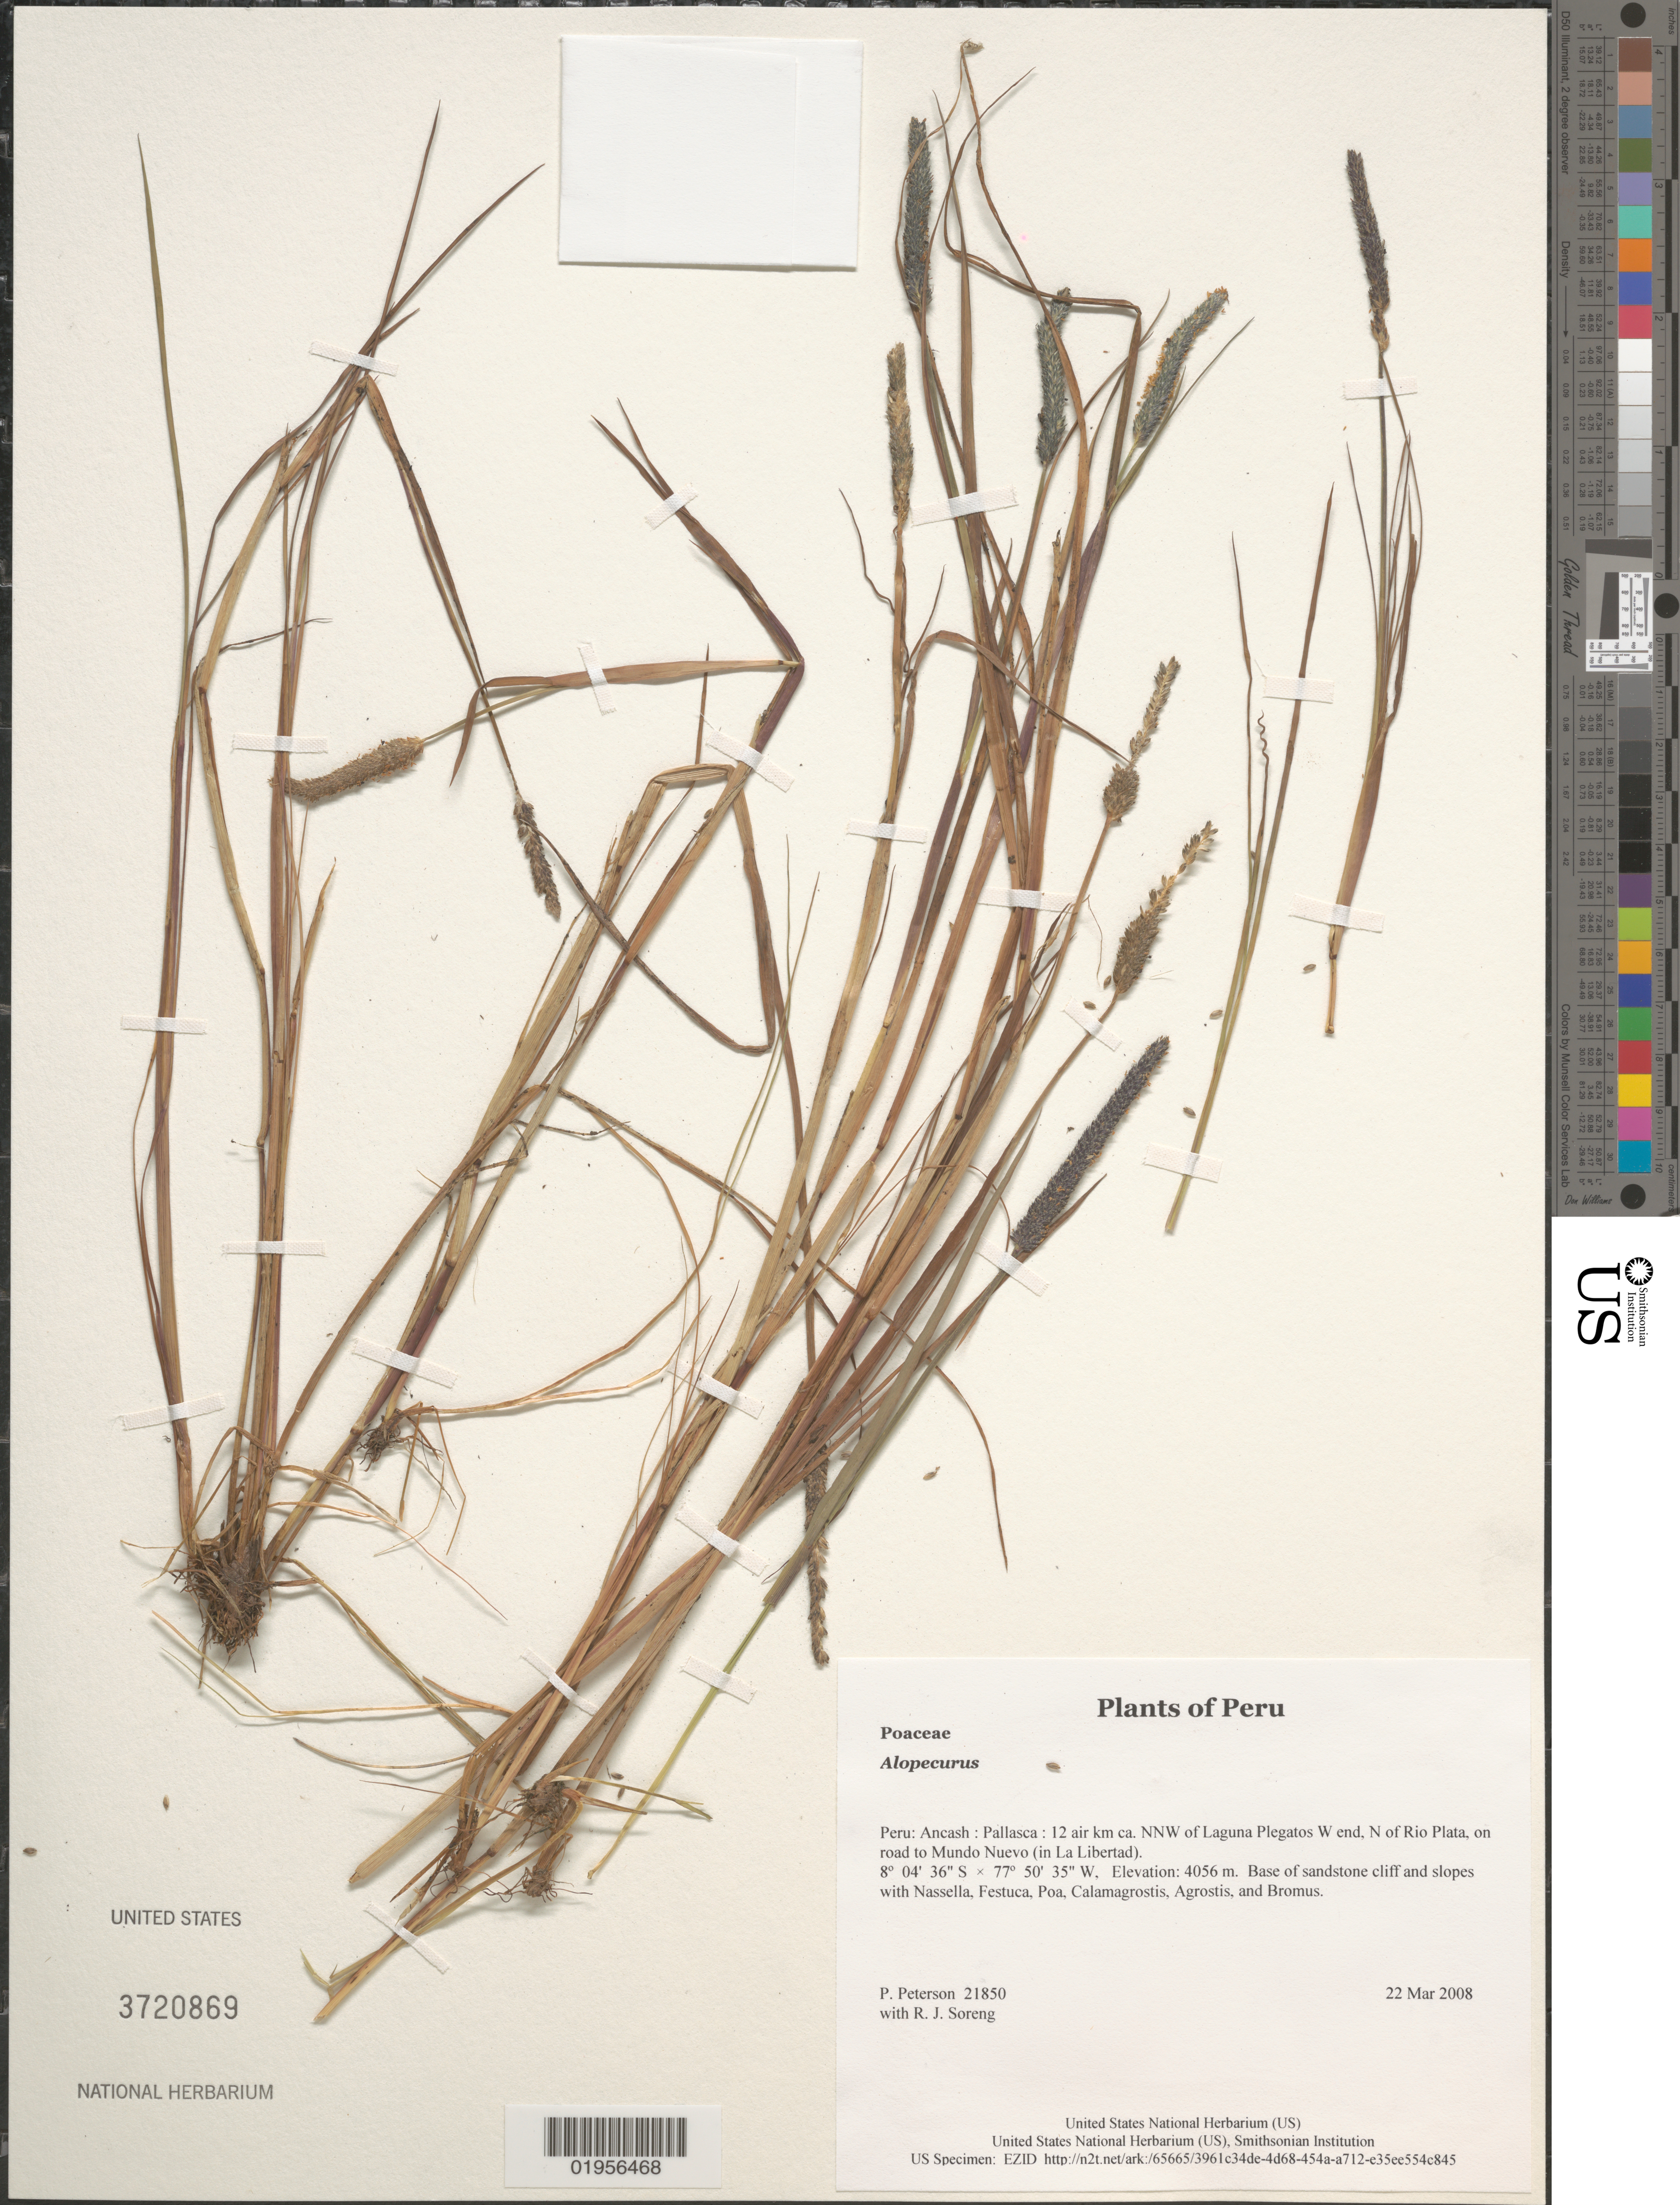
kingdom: Plantae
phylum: Tracheophyta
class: Liliopsida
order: Poales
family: Poaceae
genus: Alopecurus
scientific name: Alopecurus sp.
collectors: P. M. Peterson & R. J. Soreng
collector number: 21850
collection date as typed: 22 Mar 2008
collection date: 2008-03-22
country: Peru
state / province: Ancash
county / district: Pallasca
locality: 12 air km ca. NNW of Laguna Plegatos W end, N of Rio Plata, on road to Mundo Nuevo (in La Libertad)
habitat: Base of sandstone cliff and slopes with Nassella, Festuca, Poa, Calamagrostis, Agrostis, and Bromus.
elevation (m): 4056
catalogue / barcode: US 3720869